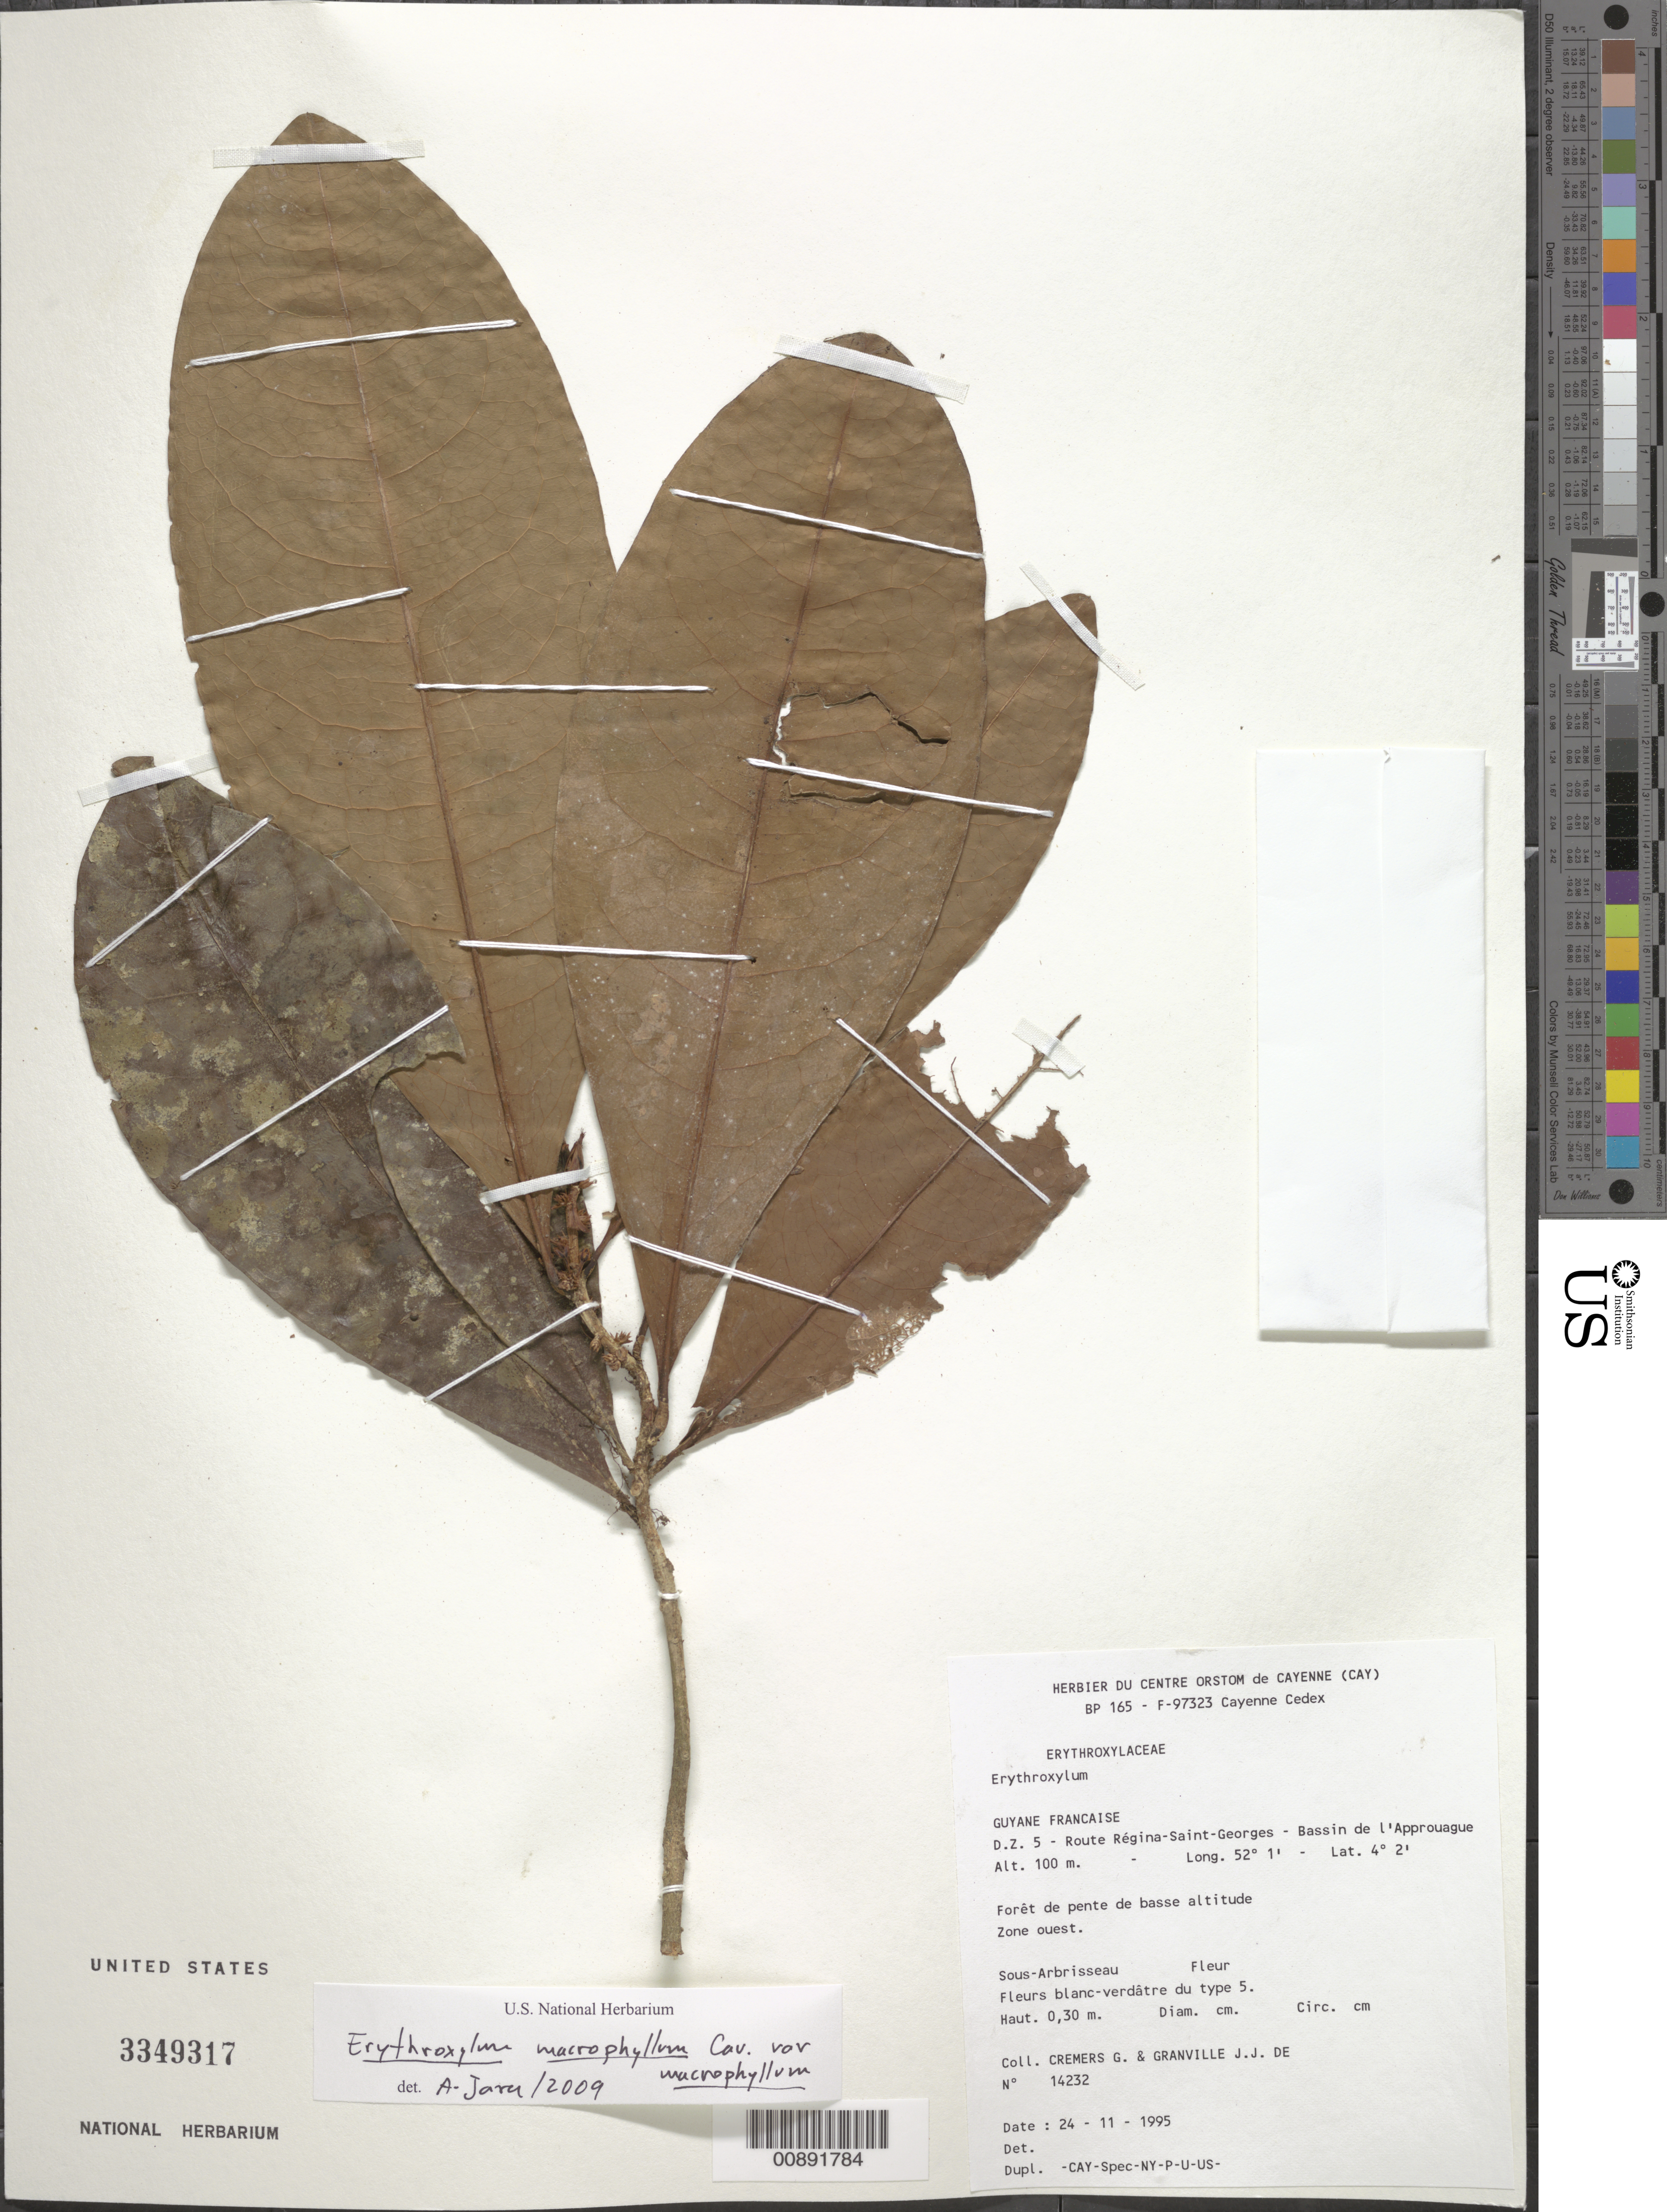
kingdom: Plantae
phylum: Tracheophyta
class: Magnoliopsida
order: Malpighiales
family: Erythroxylaceae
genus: Erythroxylum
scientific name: Erythroxylum macrophyllum var. macrophyllum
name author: Cav.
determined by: Java, A.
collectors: G. Cremers & J.-J. de Granville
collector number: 14232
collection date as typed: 24-Nov-95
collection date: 1995-11-24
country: French Guiana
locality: Route Regina-Saint-Georges, D.Z. 5, Bassin de l'Approuague, zone ouest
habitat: Forêt de pente de basse altitude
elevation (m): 100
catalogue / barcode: US 3349317